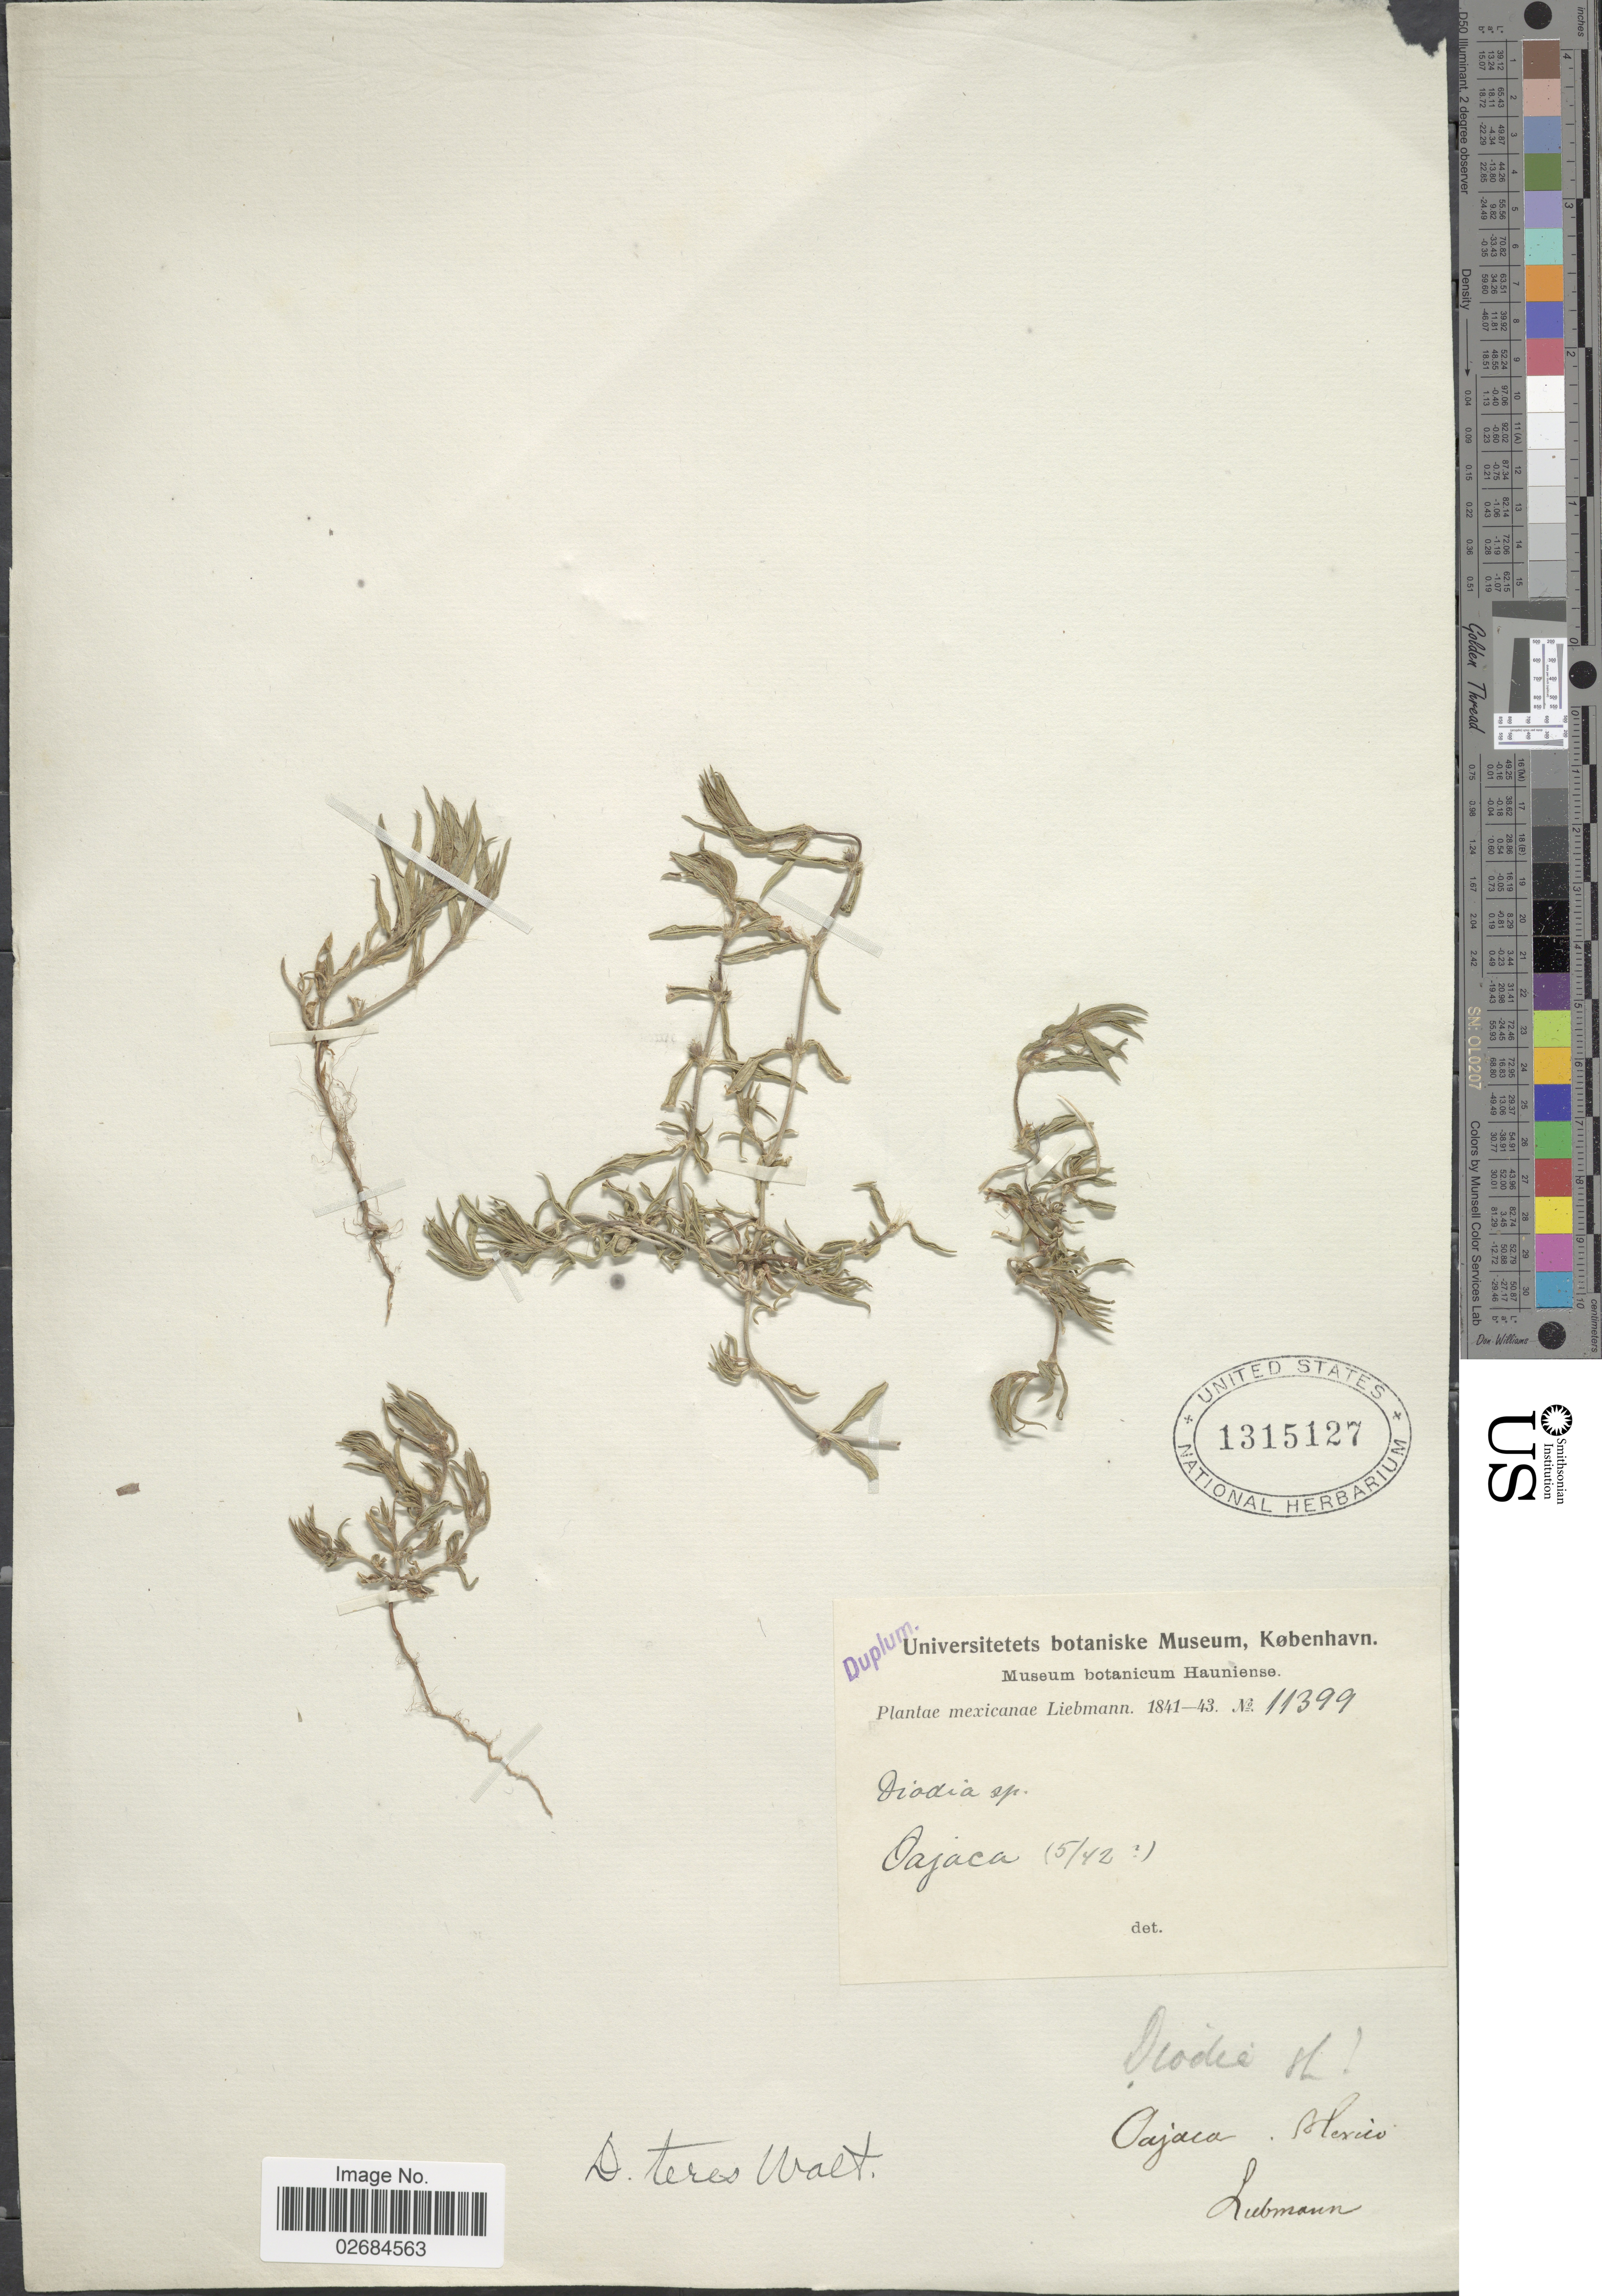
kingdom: Plantae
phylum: Tracheophyta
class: Magnoliopsida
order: Gentianales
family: Rubiaceae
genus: Diodia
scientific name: Diodia teres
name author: Walter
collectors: Liebmann, --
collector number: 11399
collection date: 1842-05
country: Mexico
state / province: Oaxaca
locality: Oajaca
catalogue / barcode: US 1315127